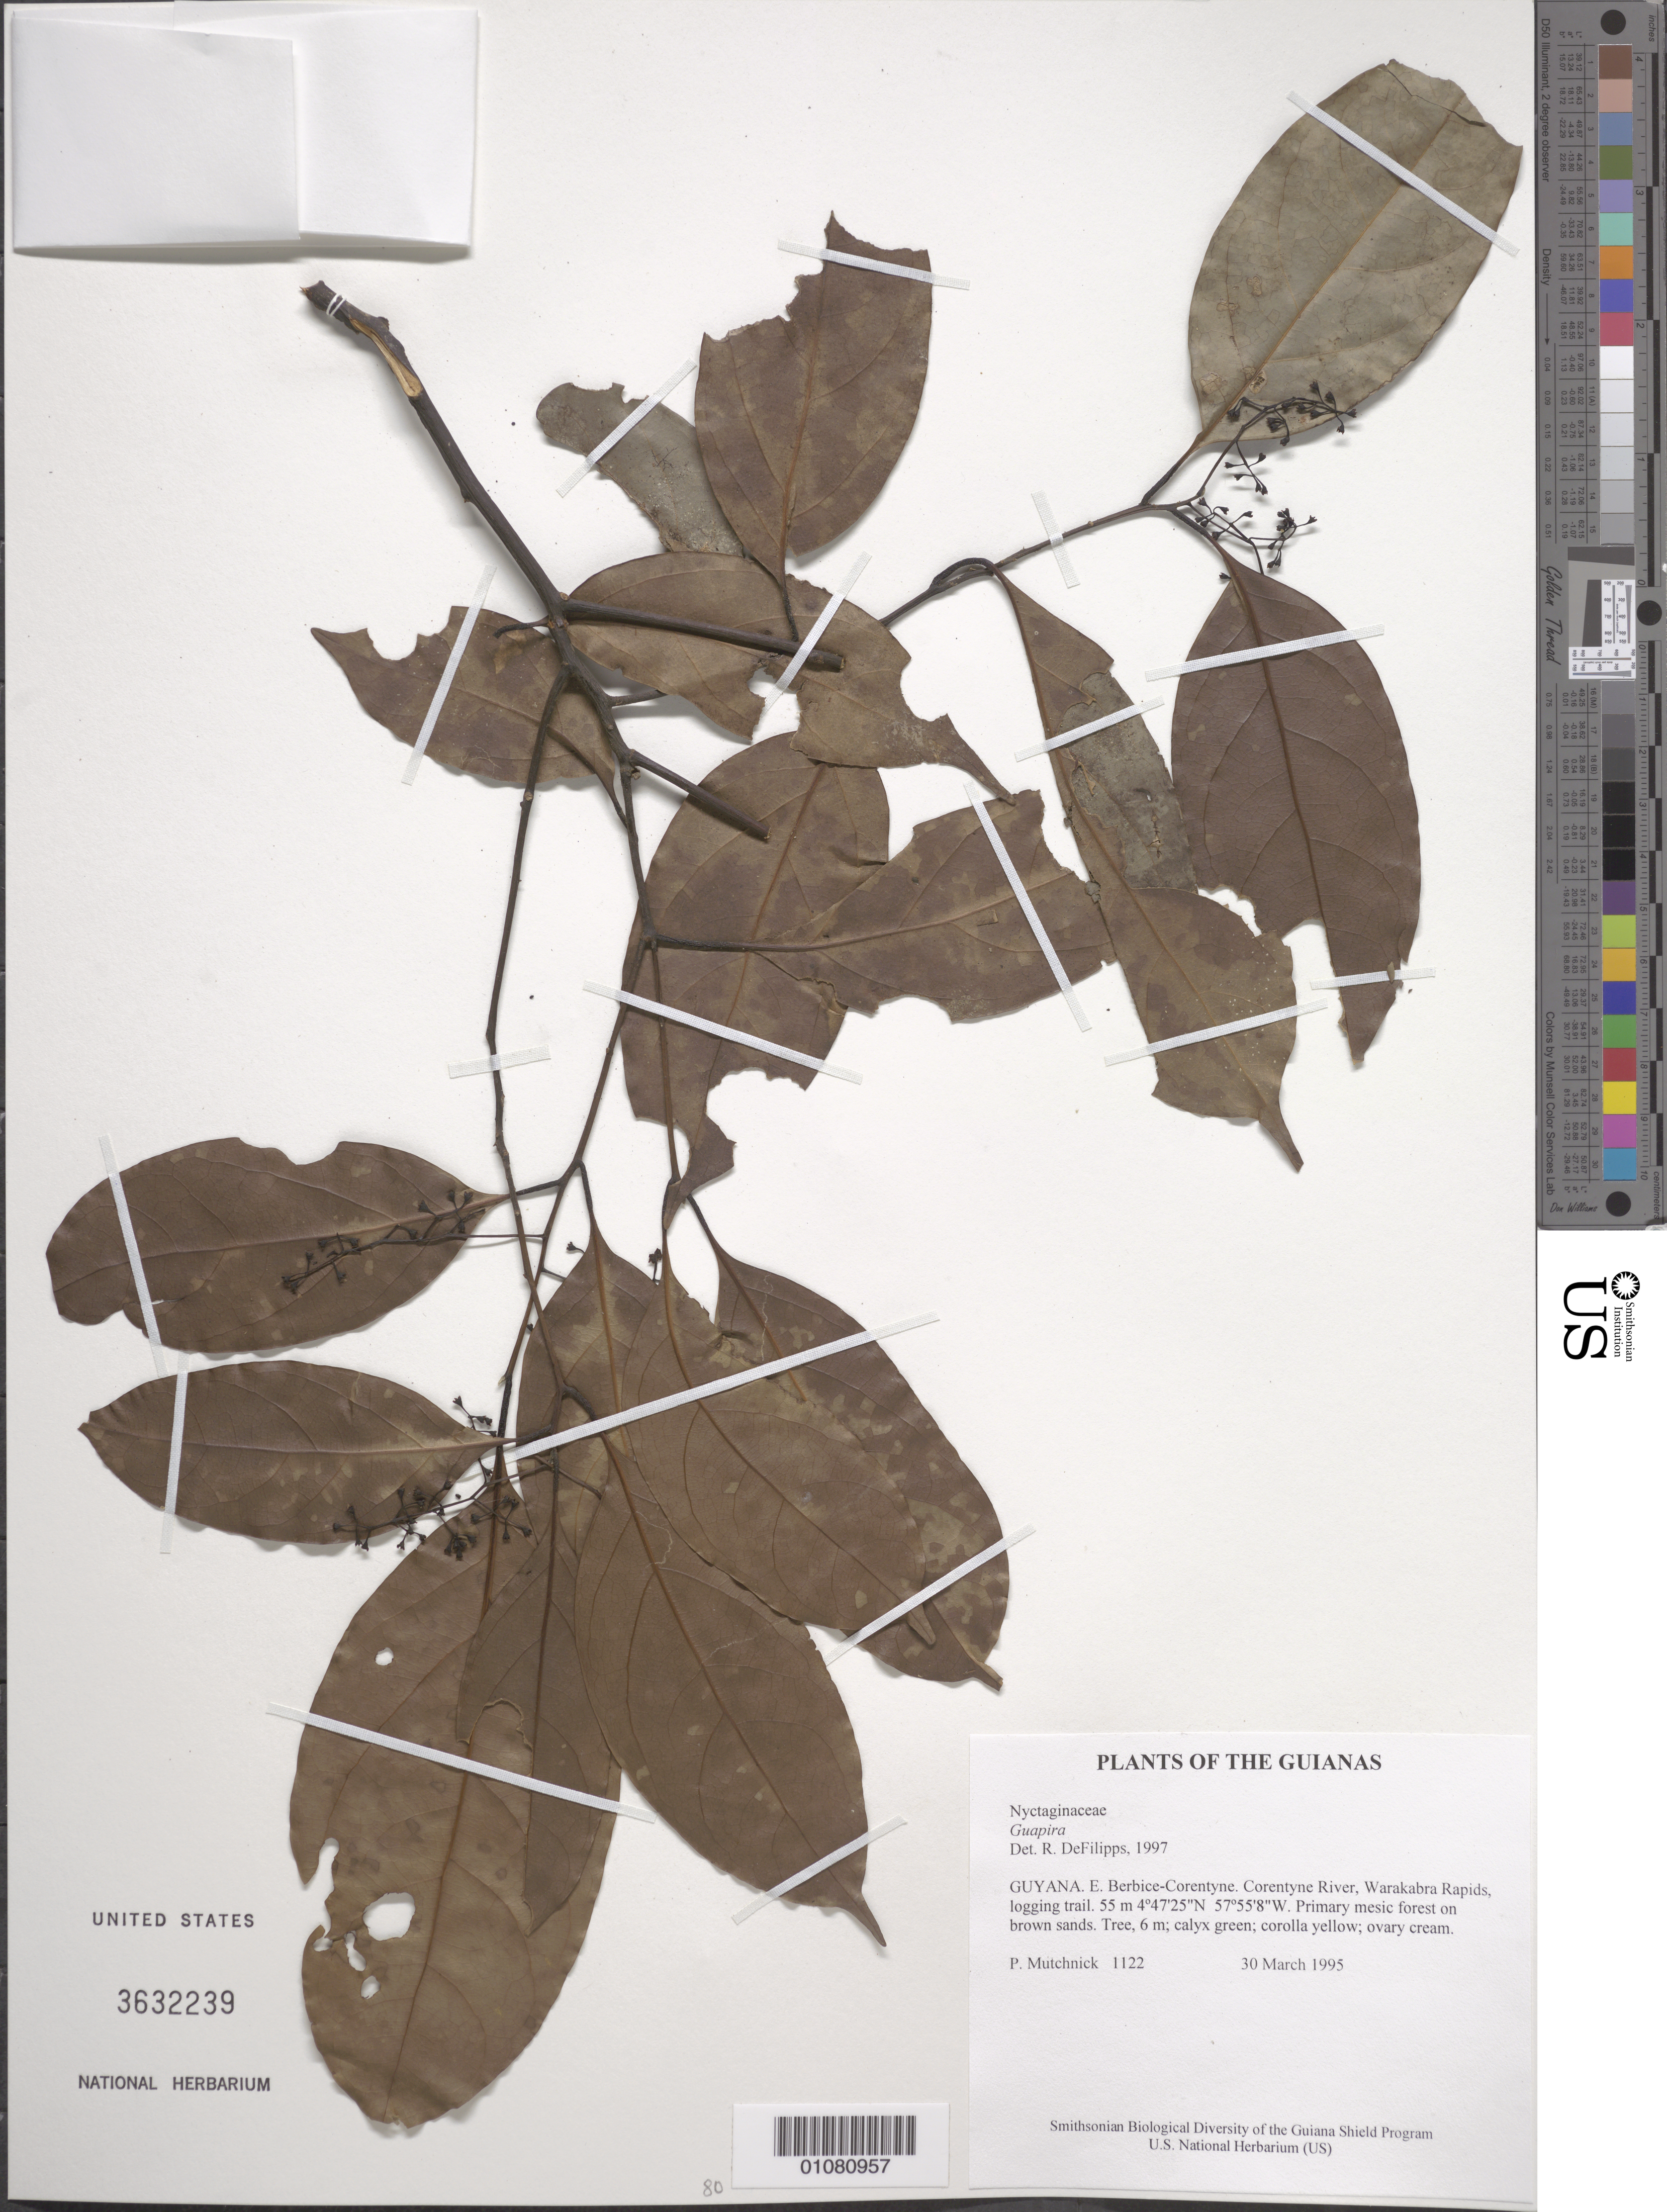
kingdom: Plantae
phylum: Tracheophyta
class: Magnoliopsida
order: Caryophyllales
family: Nyctaginaceae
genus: Guapira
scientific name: Guapira sp.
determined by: DeFilipps, R. A.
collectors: P. Mutchnick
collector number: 1122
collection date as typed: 30 March 1995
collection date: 1995-03-30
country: Guyana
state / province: E. Berbice-Corentyne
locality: Corentyne River, Warakabra Rapids, logging trail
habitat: Primary mesic forest on brown sands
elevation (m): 55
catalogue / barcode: US 3632239